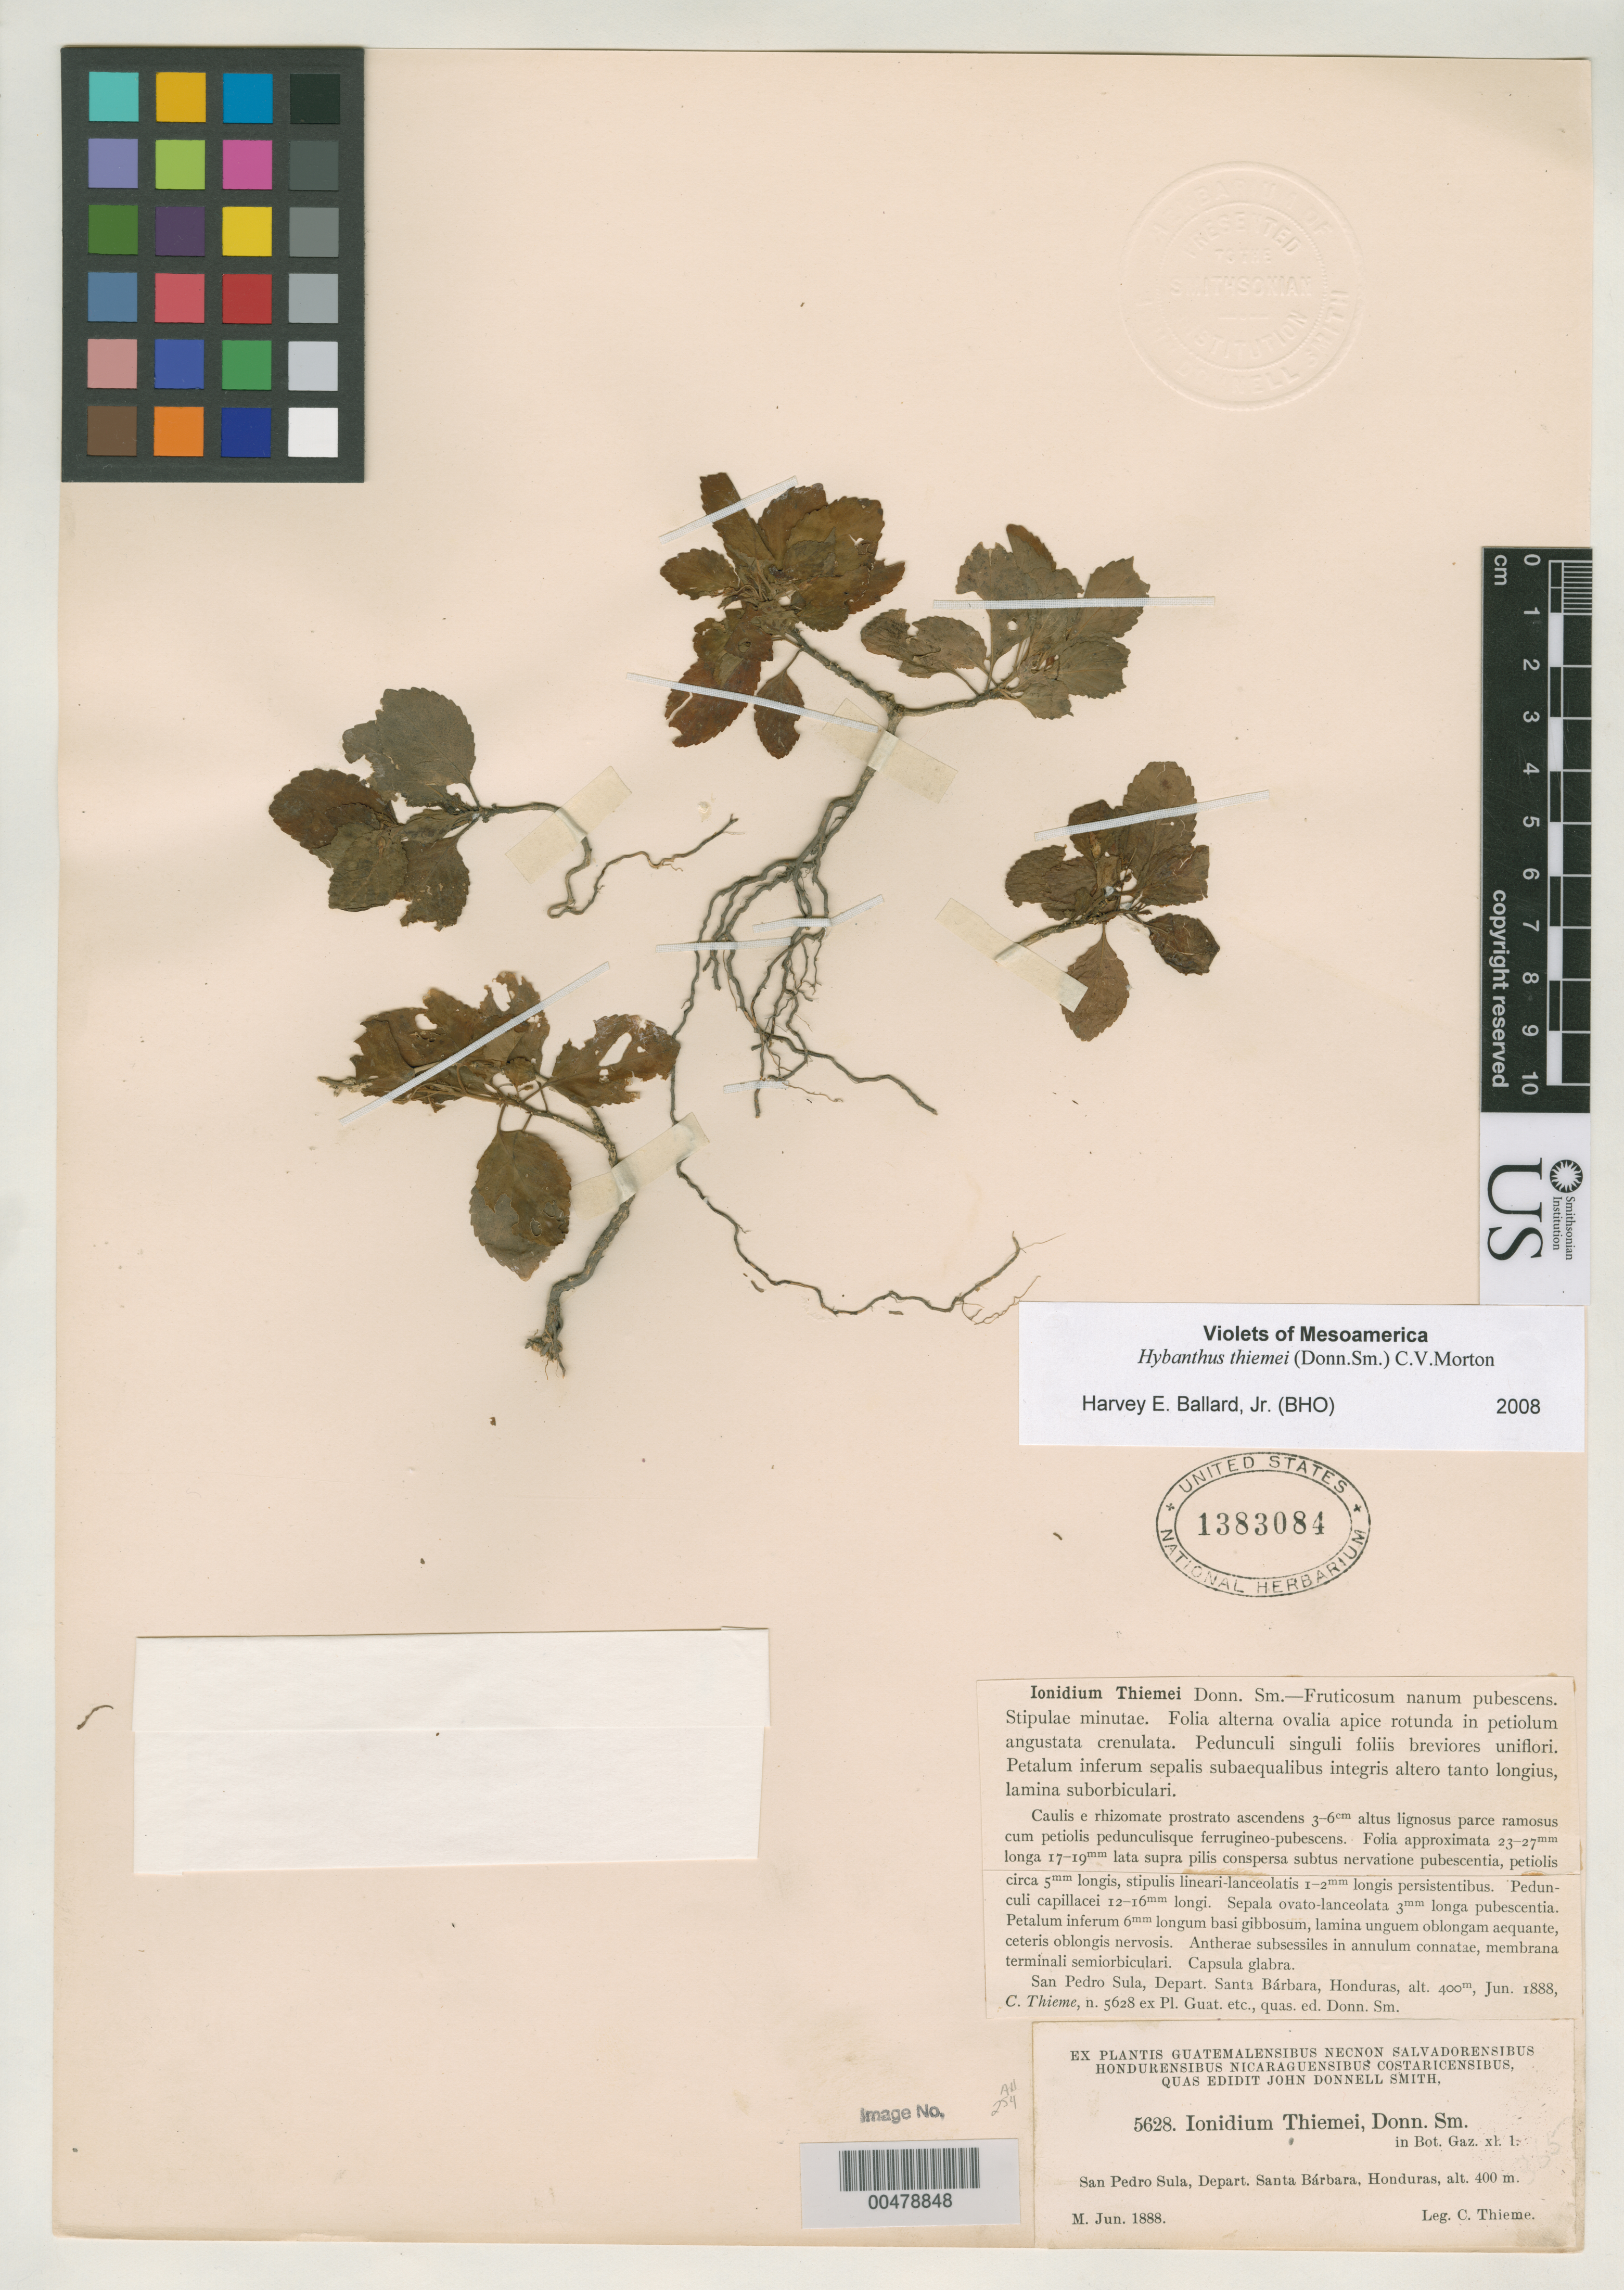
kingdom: Plantae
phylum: Tracheophyta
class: Magnoliopsida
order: Malpighiales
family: Violaceae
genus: Ionidium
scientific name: Ionidium thiemei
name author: Donn. Sm.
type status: Type Collection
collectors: C. Thieme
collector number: JDS 5628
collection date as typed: Jun 1888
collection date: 1888-06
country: Honduras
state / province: Santa Bárbara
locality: San Pedro Sula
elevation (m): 400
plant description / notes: One of two sheets received ex herb. John Donnell Smith.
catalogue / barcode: US 1383084